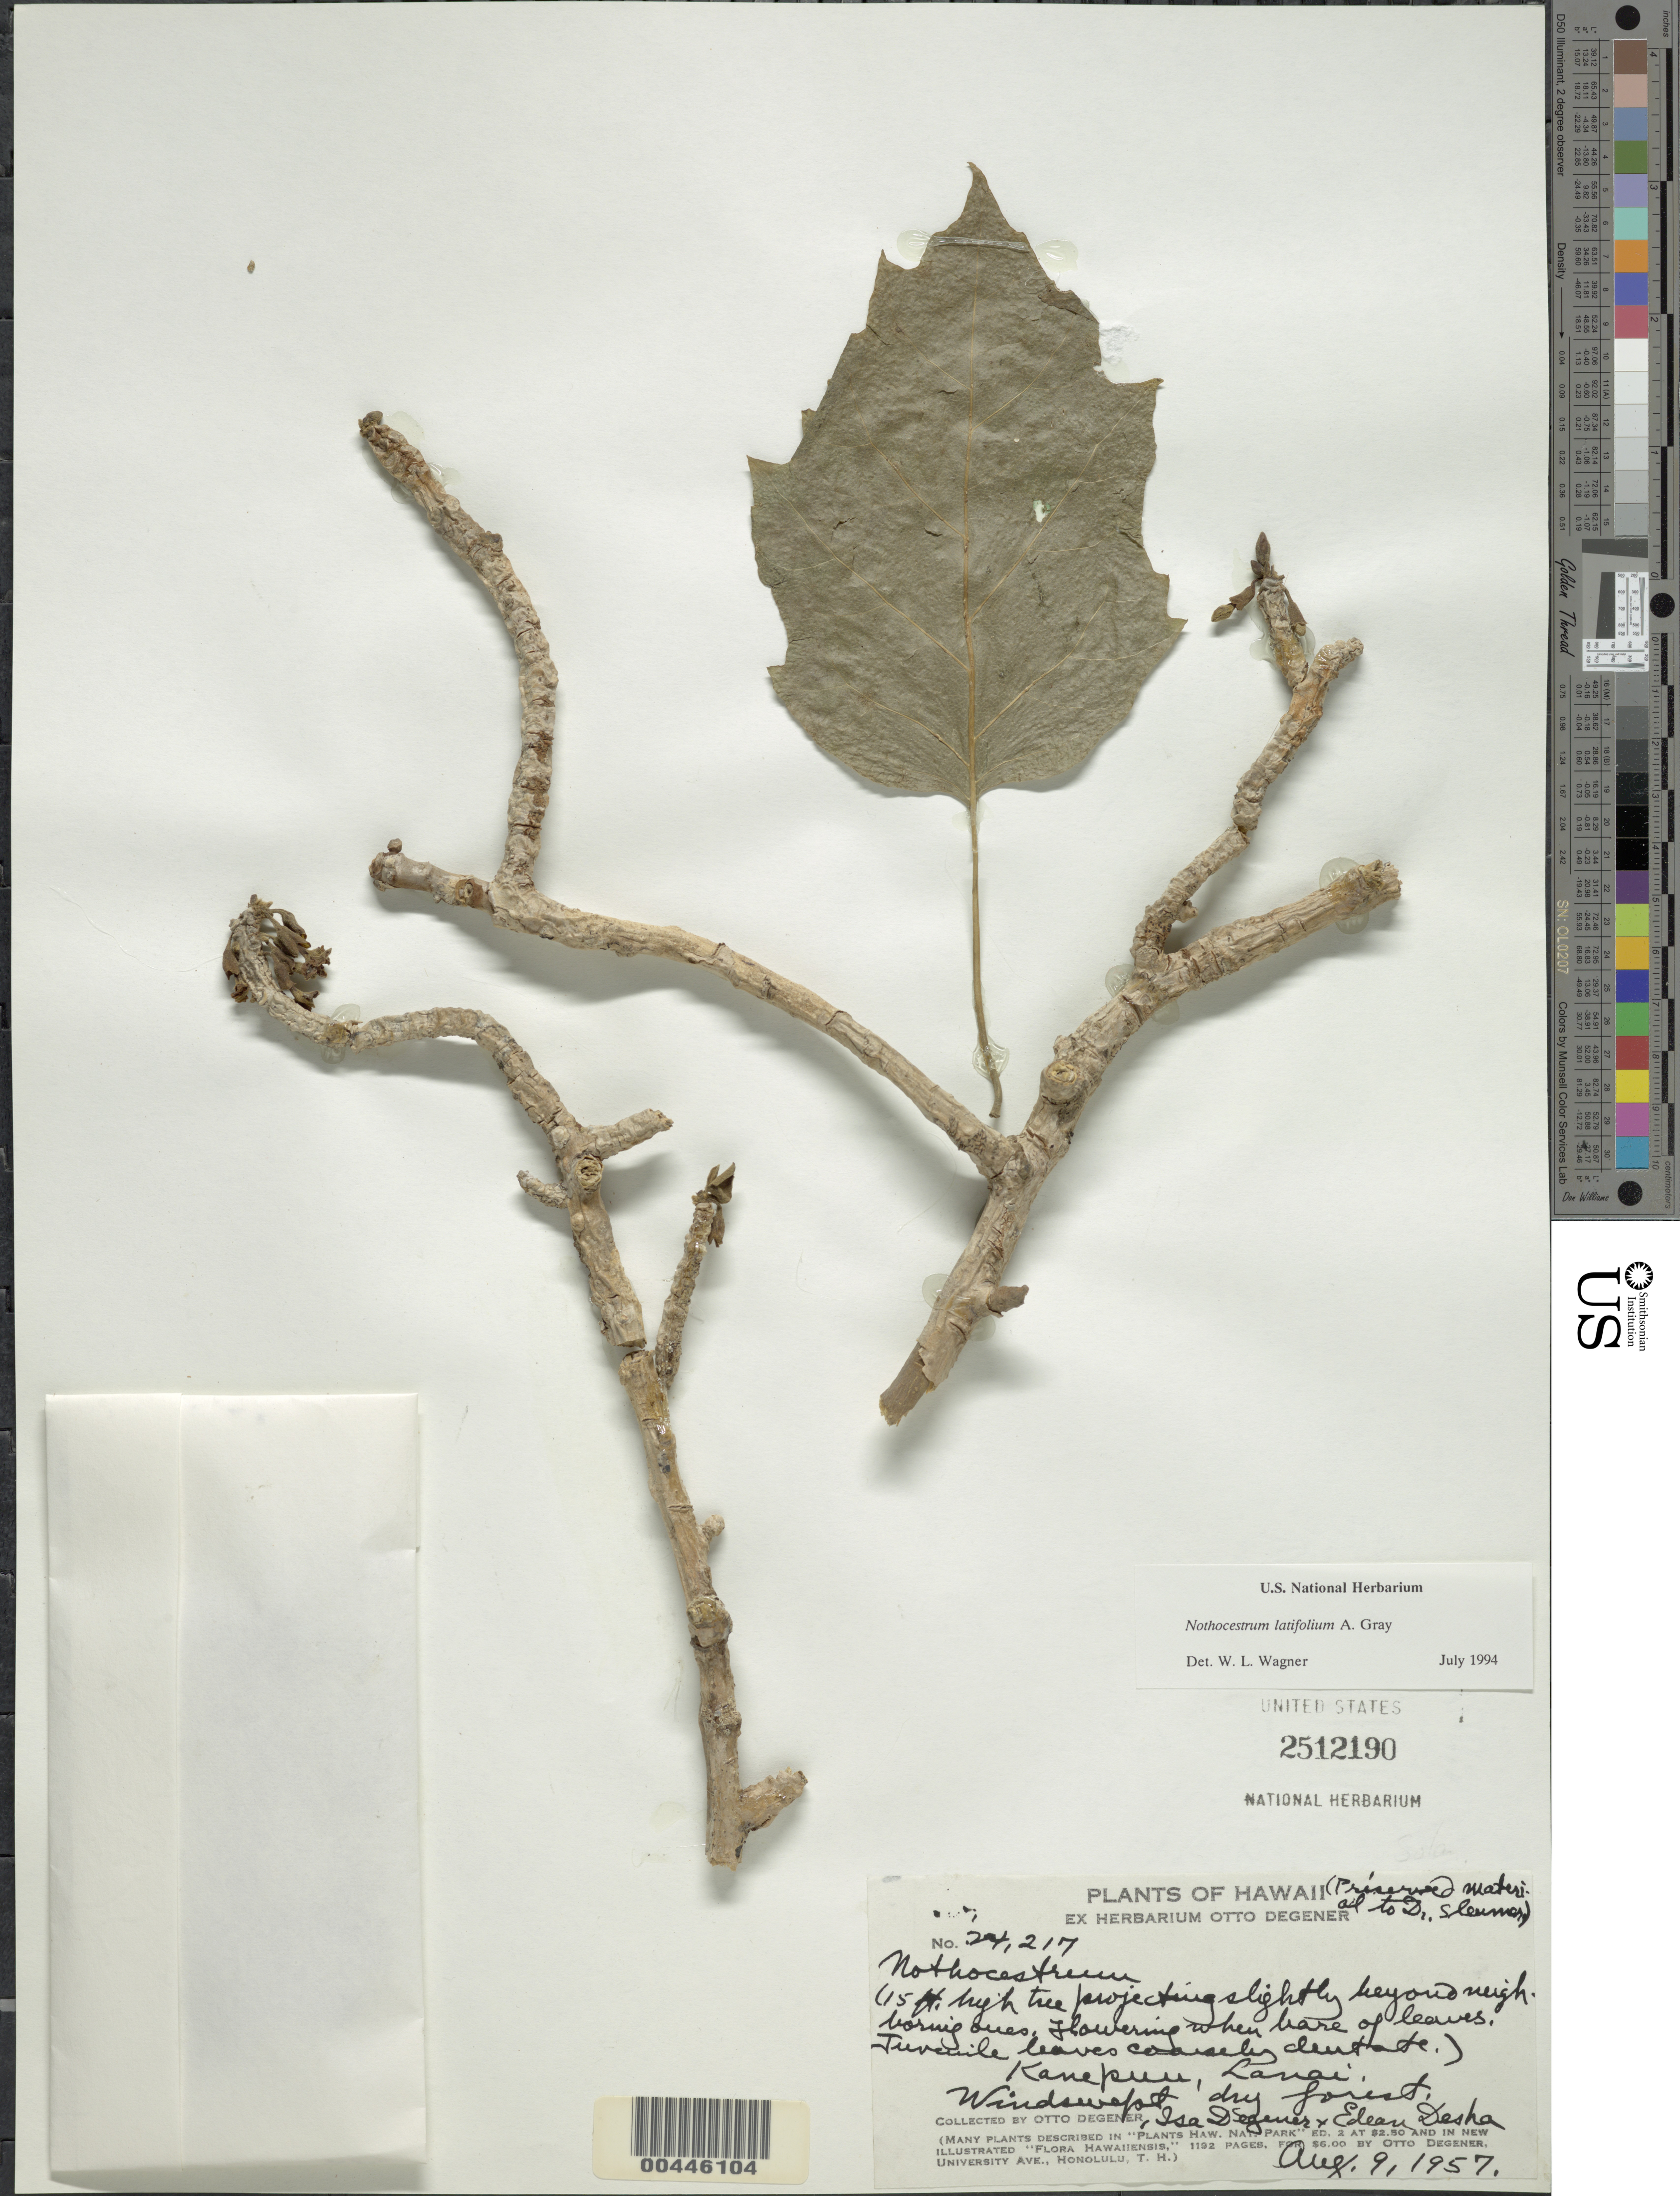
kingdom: Plantae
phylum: Tracheophyta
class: Magnoliopsida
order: Solanales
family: Solanaceae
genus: Nothocestrum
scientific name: Nothocestrum latifolium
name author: A. Gray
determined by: Wagner, W. L., (BOT), Smithsonian Institution - National Museum of Natural History (UNITED STATES)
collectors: O. Degener, I. Degener & E. Desha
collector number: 24217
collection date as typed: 9 Aug 1957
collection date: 1957-08-09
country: United States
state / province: Hawaii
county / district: Maui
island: Lana'i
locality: Kanepuu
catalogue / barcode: US 2512190